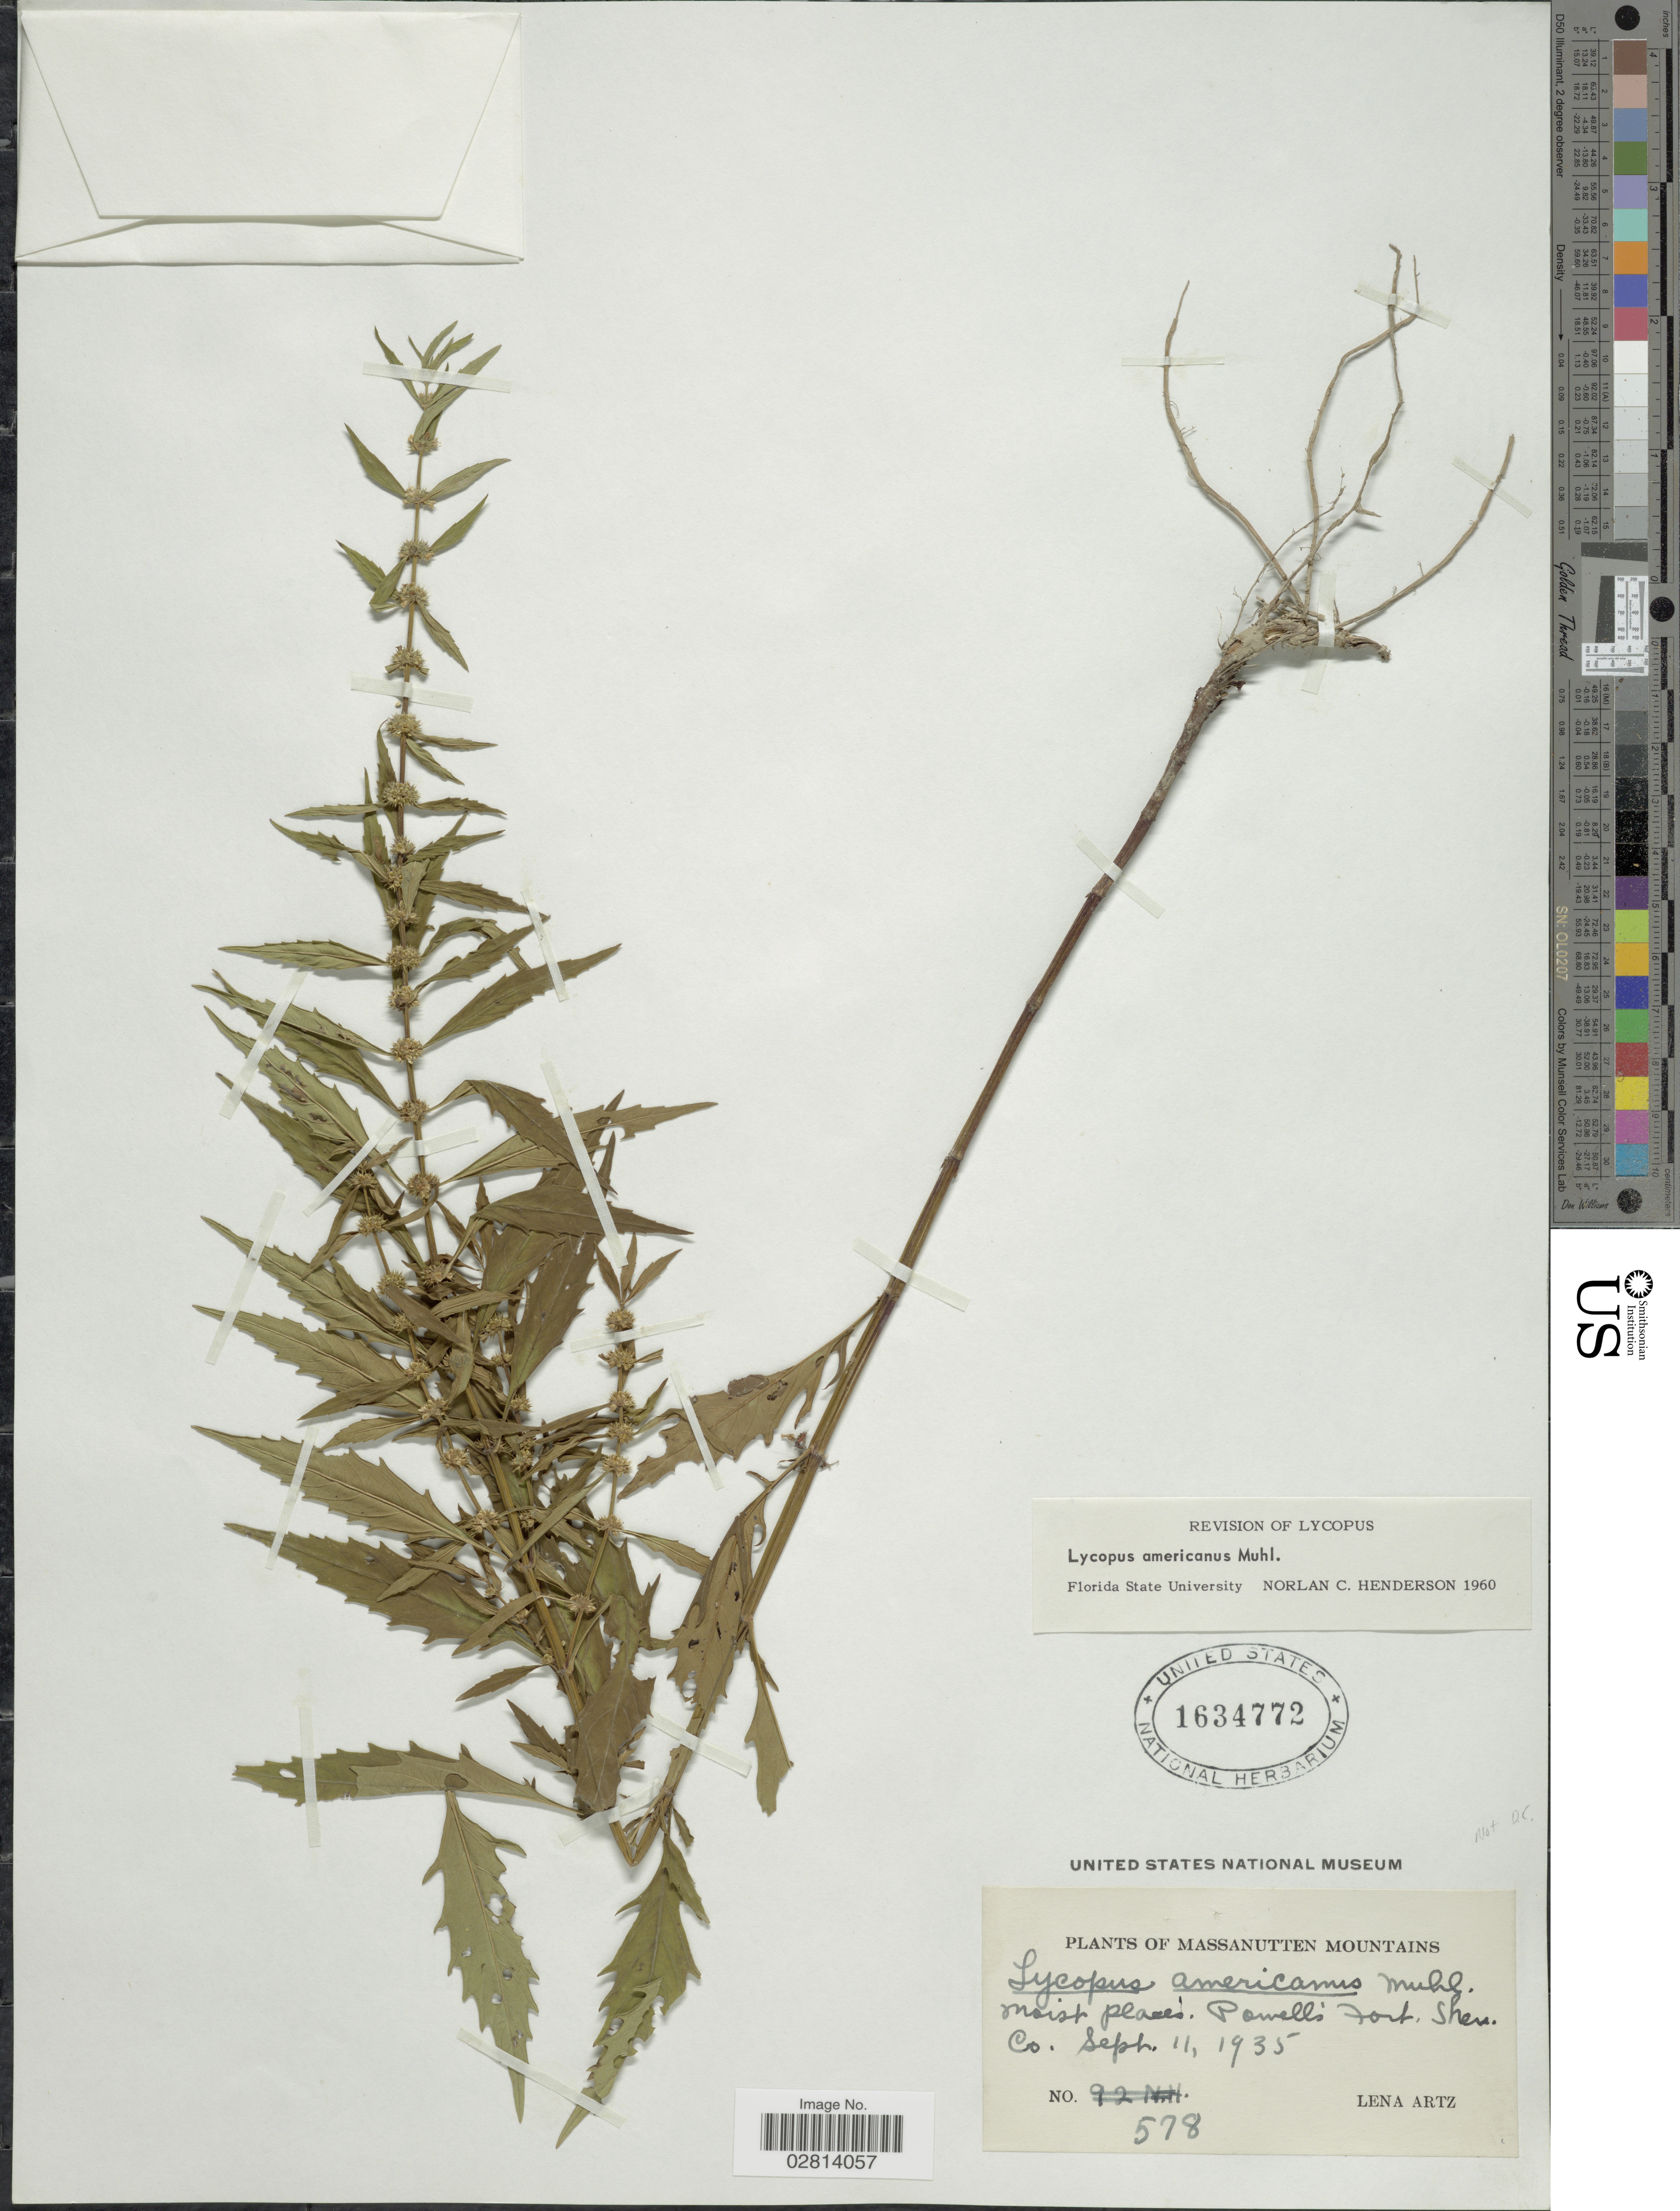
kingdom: Plantae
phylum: Tracheophyta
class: Magnoliopsida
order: Lamiales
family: Lamiaceae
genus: Lycopus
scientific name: Lycopus americanus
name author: Muhl. ex W.P.C. Barton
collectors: L. Artz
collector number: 578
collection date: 1935-09-11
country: United States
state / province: Virginia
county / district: Shenandoah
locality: Massanutten Mountains, Powell's Fort, Shen Co.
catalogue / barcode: US 1634772